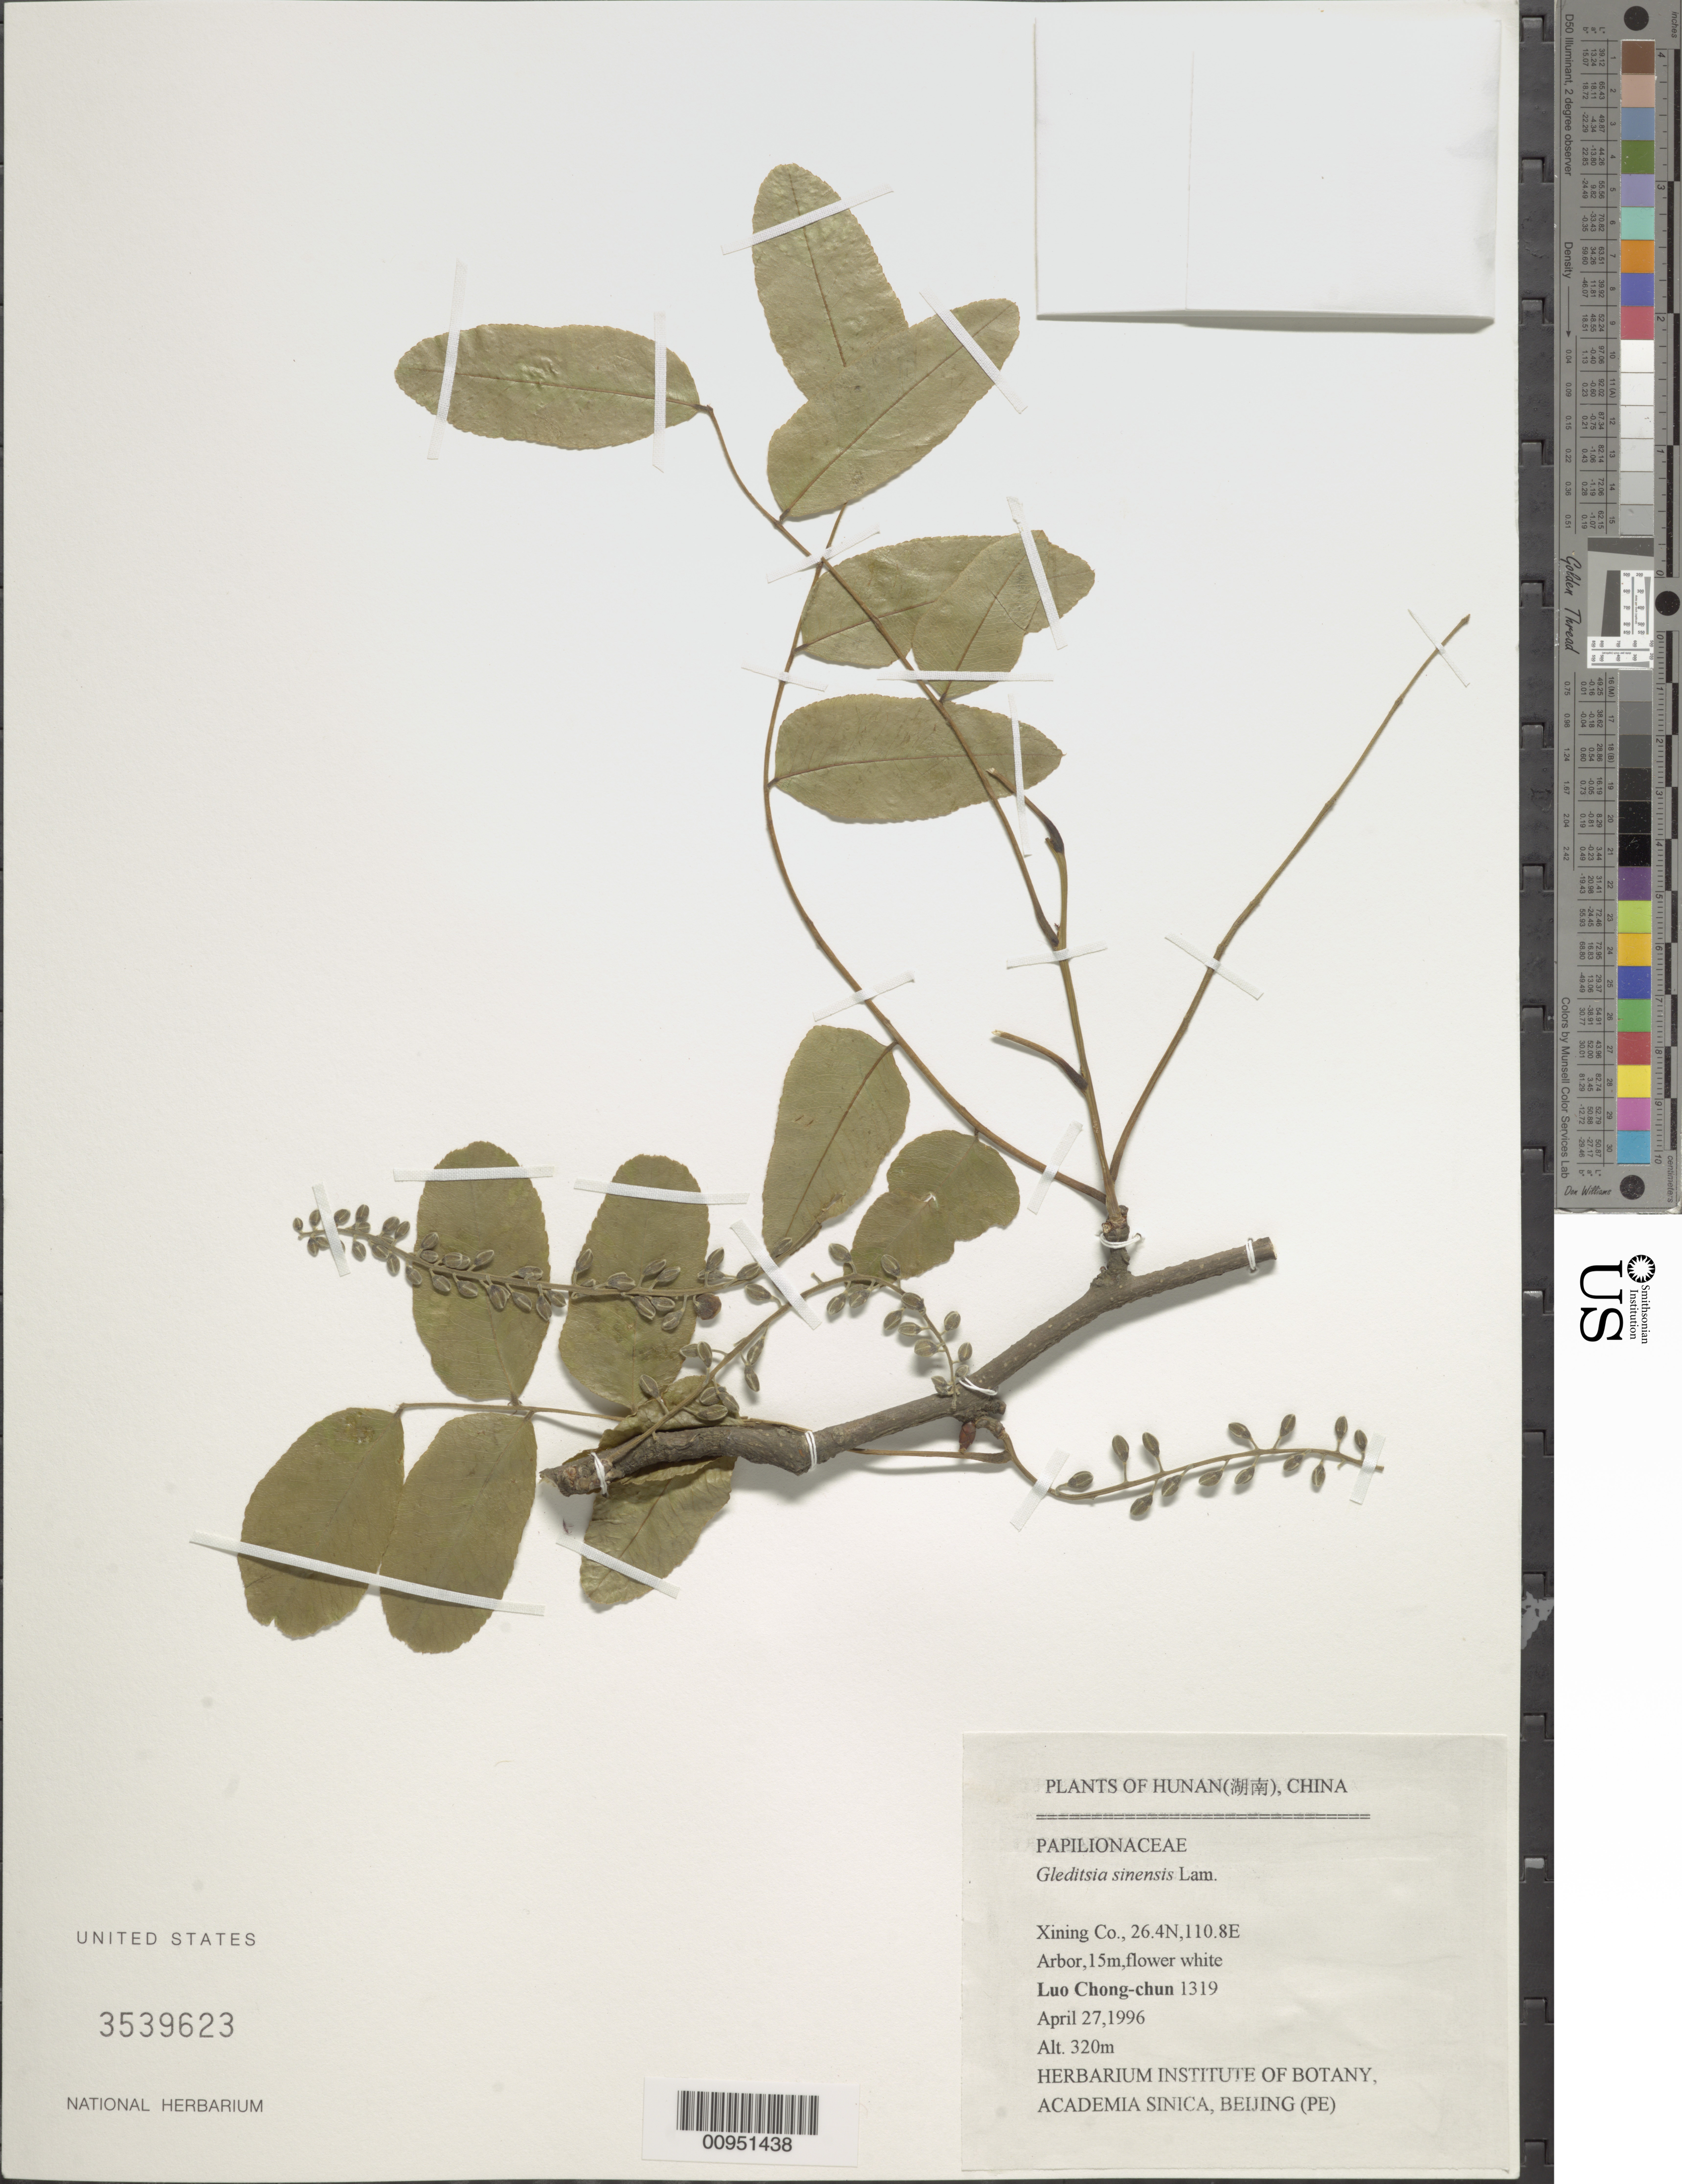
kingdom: Plantae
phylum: Tracheophyta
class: Magnoliopsida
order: Fabales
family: Fabaceae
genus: Gleditsia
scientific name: Gleditsia sinensis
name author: Lam.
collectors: L. Chong-Chun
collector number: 1319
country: China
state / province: Hunan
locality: Xining Co.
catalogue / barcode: US 3539623